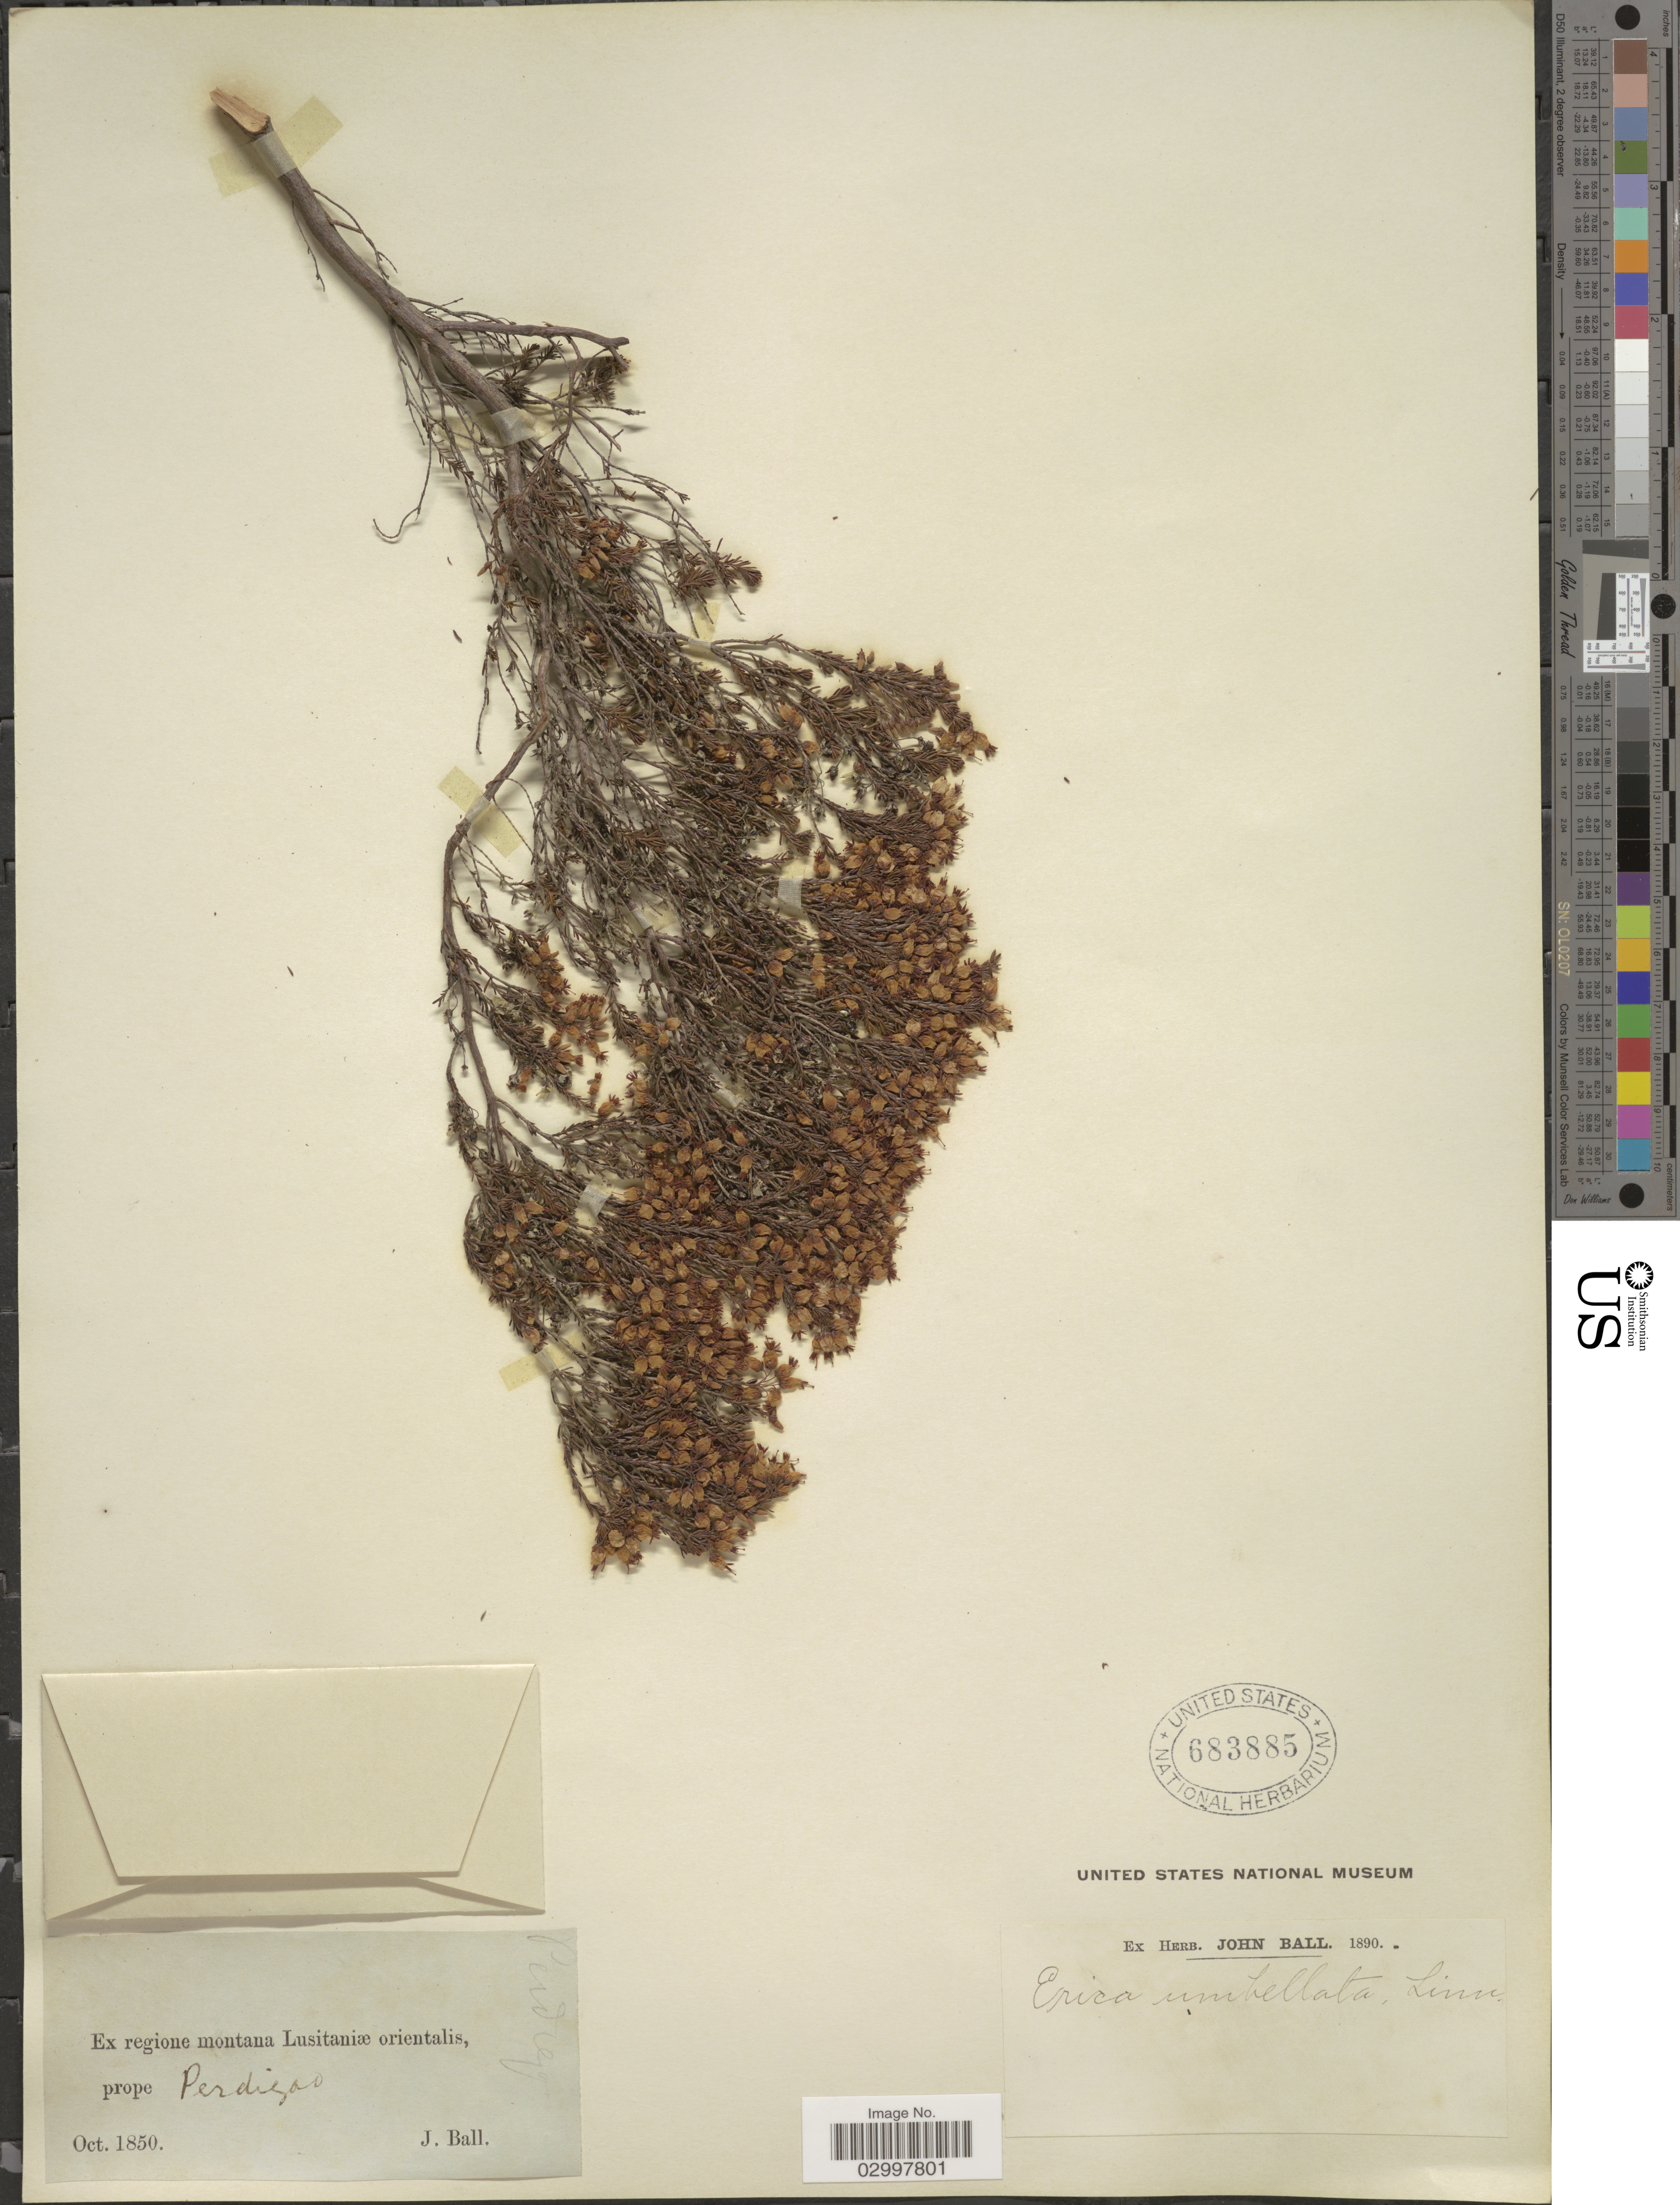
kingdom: Plantae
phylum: Tracheophyta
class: Magnoliopsida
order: Ericales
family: Ericaceae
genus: Erica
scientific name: Erica umbellata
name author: L.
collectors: J. Ball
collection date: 1850-10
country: Portugal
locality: Ex regione montana Lusitaniæ orientalis, prope Perdigao.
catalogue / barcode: US 683885